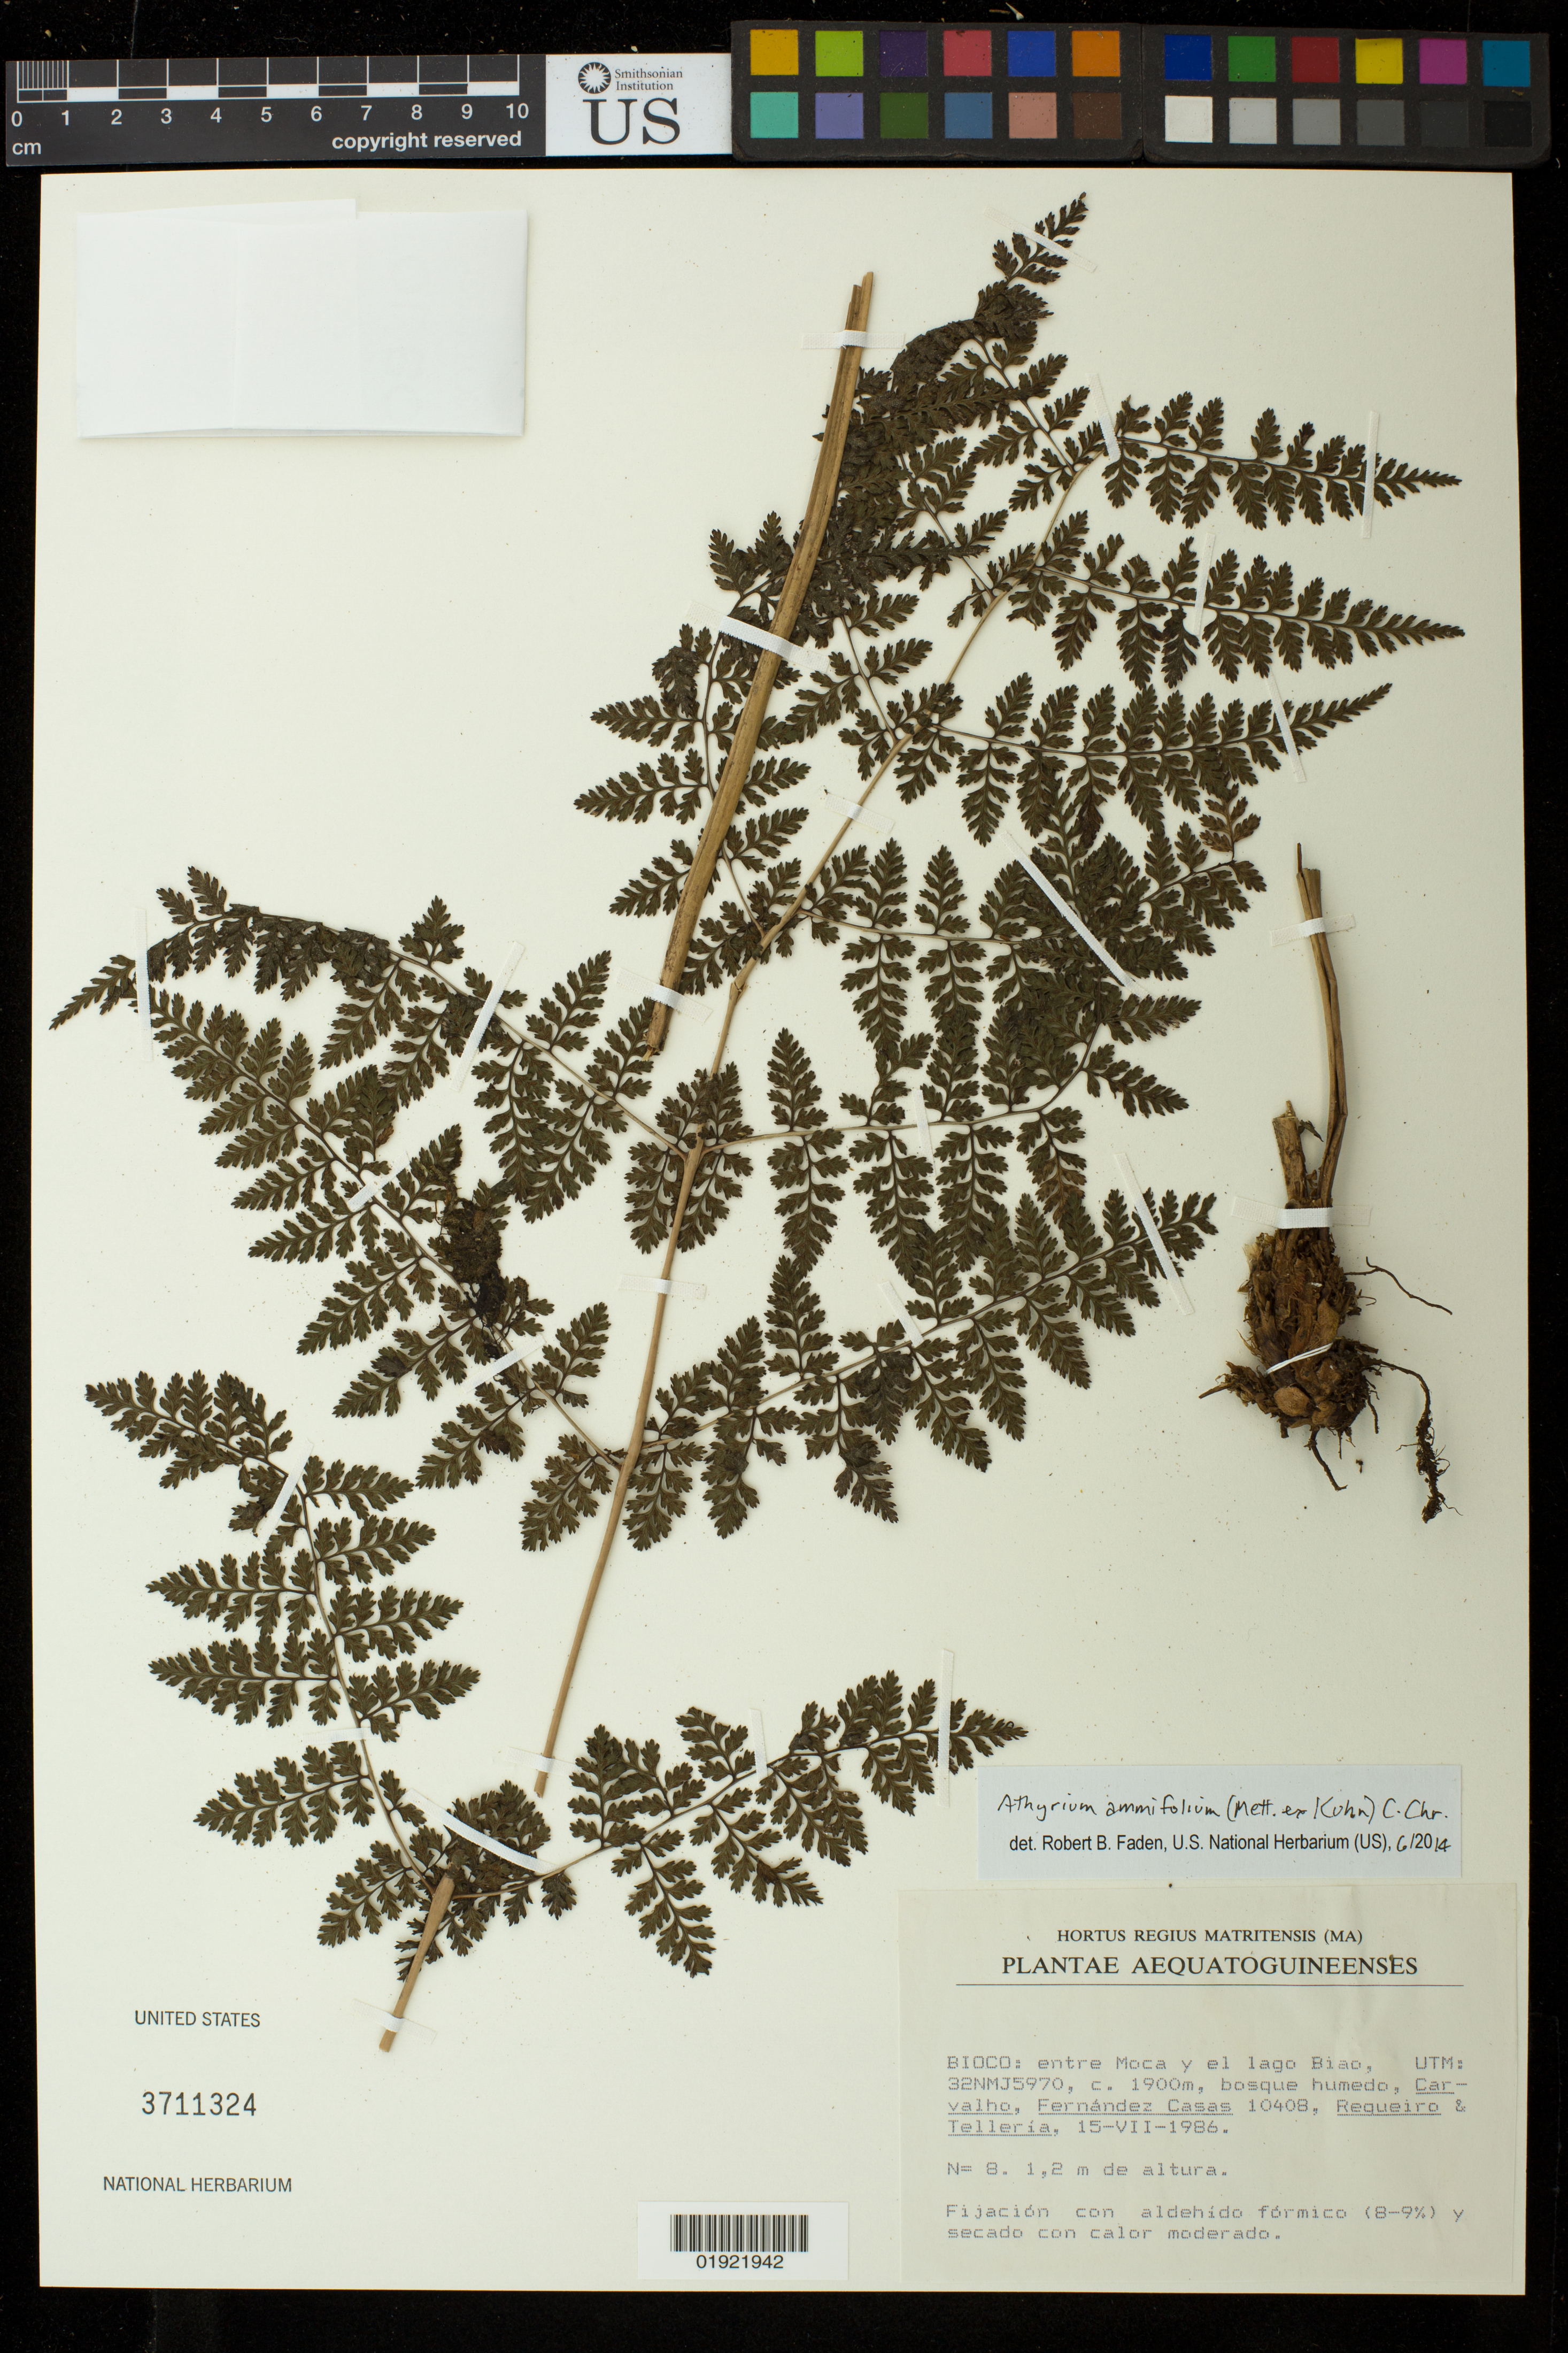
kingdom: Plantae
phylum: Tracheophyta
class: Polypodiopsida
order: Polypodiales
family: Athyriaceae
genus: Athyrium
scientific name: Athyrium ammifolium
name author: (Mett.) C. Chr.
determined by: Faden, Robert B., (US), Smithsonian Institution - National Museum of Natural History (UNITED STATES)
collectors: Carvalho, --, F. Casas, Requeiro, -- & -. Telleria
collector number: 10408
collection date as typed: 15-VII-1986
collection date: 1986-07-15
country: Equatorial Guinea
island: Bioko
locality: Bioco: entre Moca y el lago Biao, UTM: 32NMJ5970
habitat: bosque humedo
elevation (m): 1900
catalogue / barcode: US 3711324